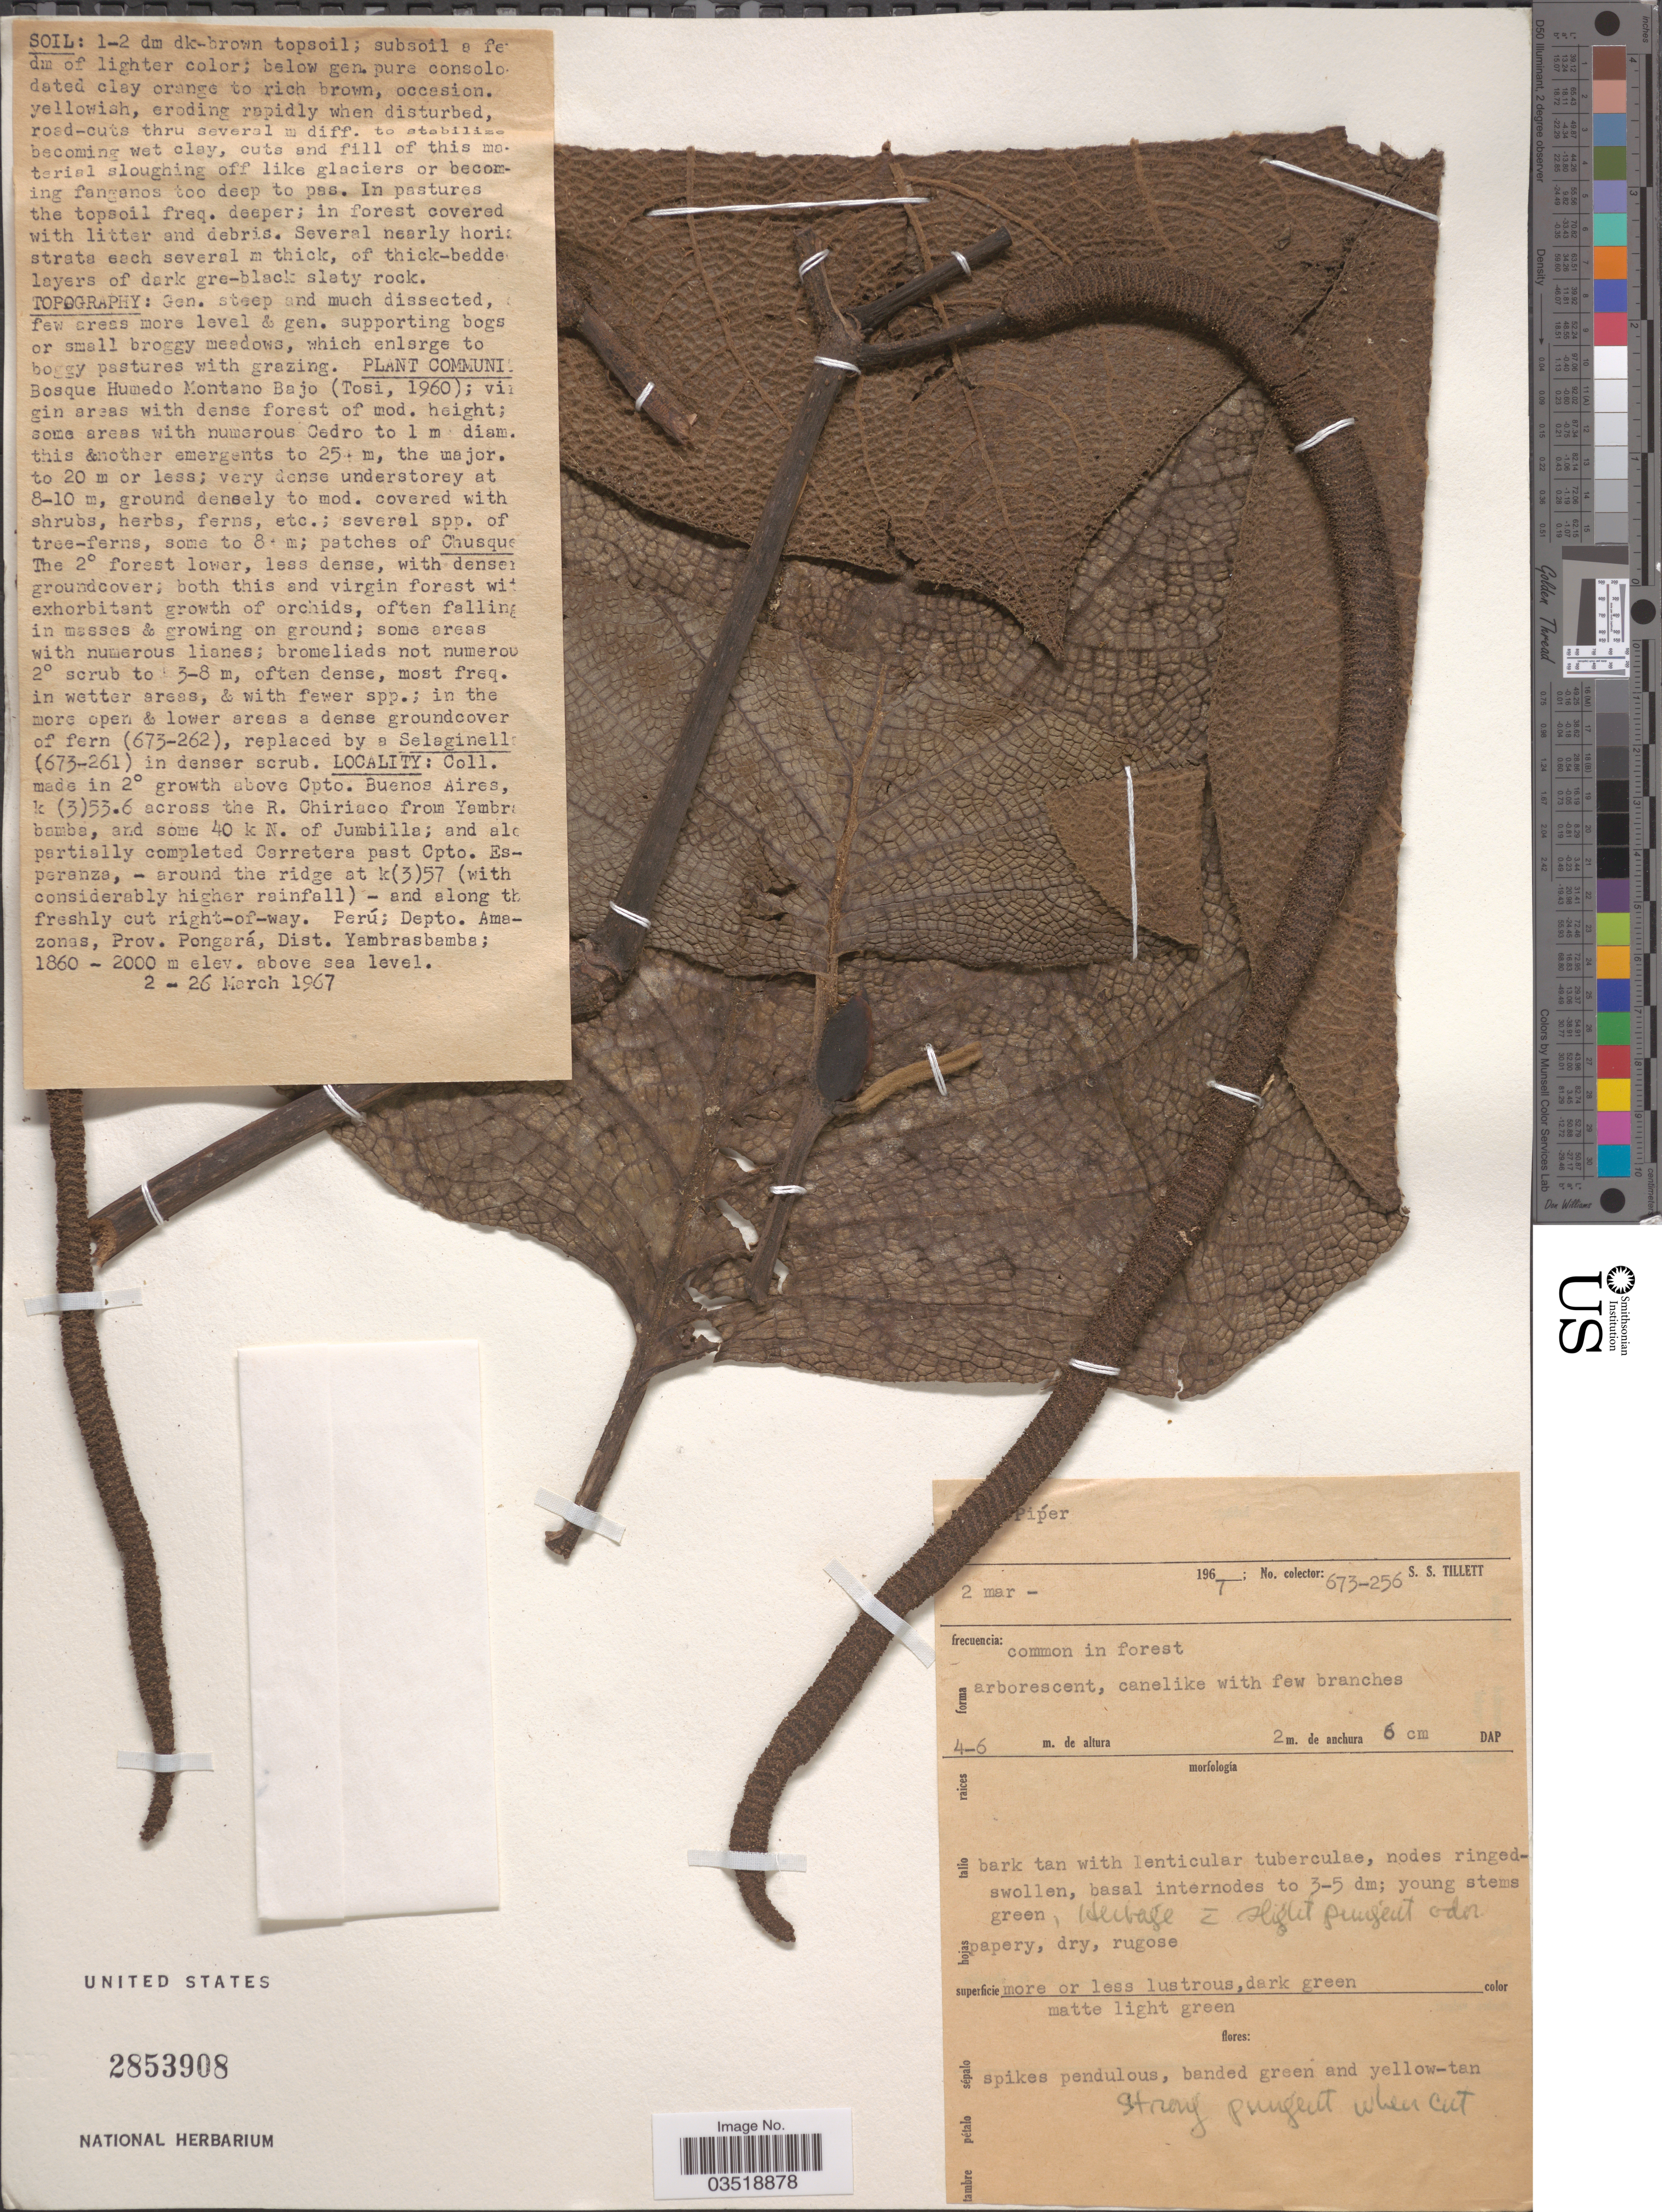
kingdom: Plantae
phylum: Tracheophyta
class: Magnoliopsida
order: Piperales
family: Piperaceae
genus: Piper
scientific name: Piper sp.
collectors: S. S. Tillett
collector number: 673-256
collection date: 1967-03-02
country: Peru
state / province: Amazonas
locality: Above Cpto. Buenos Aires, k (3)53.6 across the R. Chiriaco from Yambrasbamba, and some 40 k N. of Jumbilla; and along partially completed Carretera past Cpto. Esperanza, - around the ridge at k(3)57 (with considerably higher rainfall) - and along the freshly cut righ-of-way. Dept. Amazonas, Prov. Pongará, Dist. Yambrasbamba.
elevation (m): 1860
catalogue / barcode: US 2853908